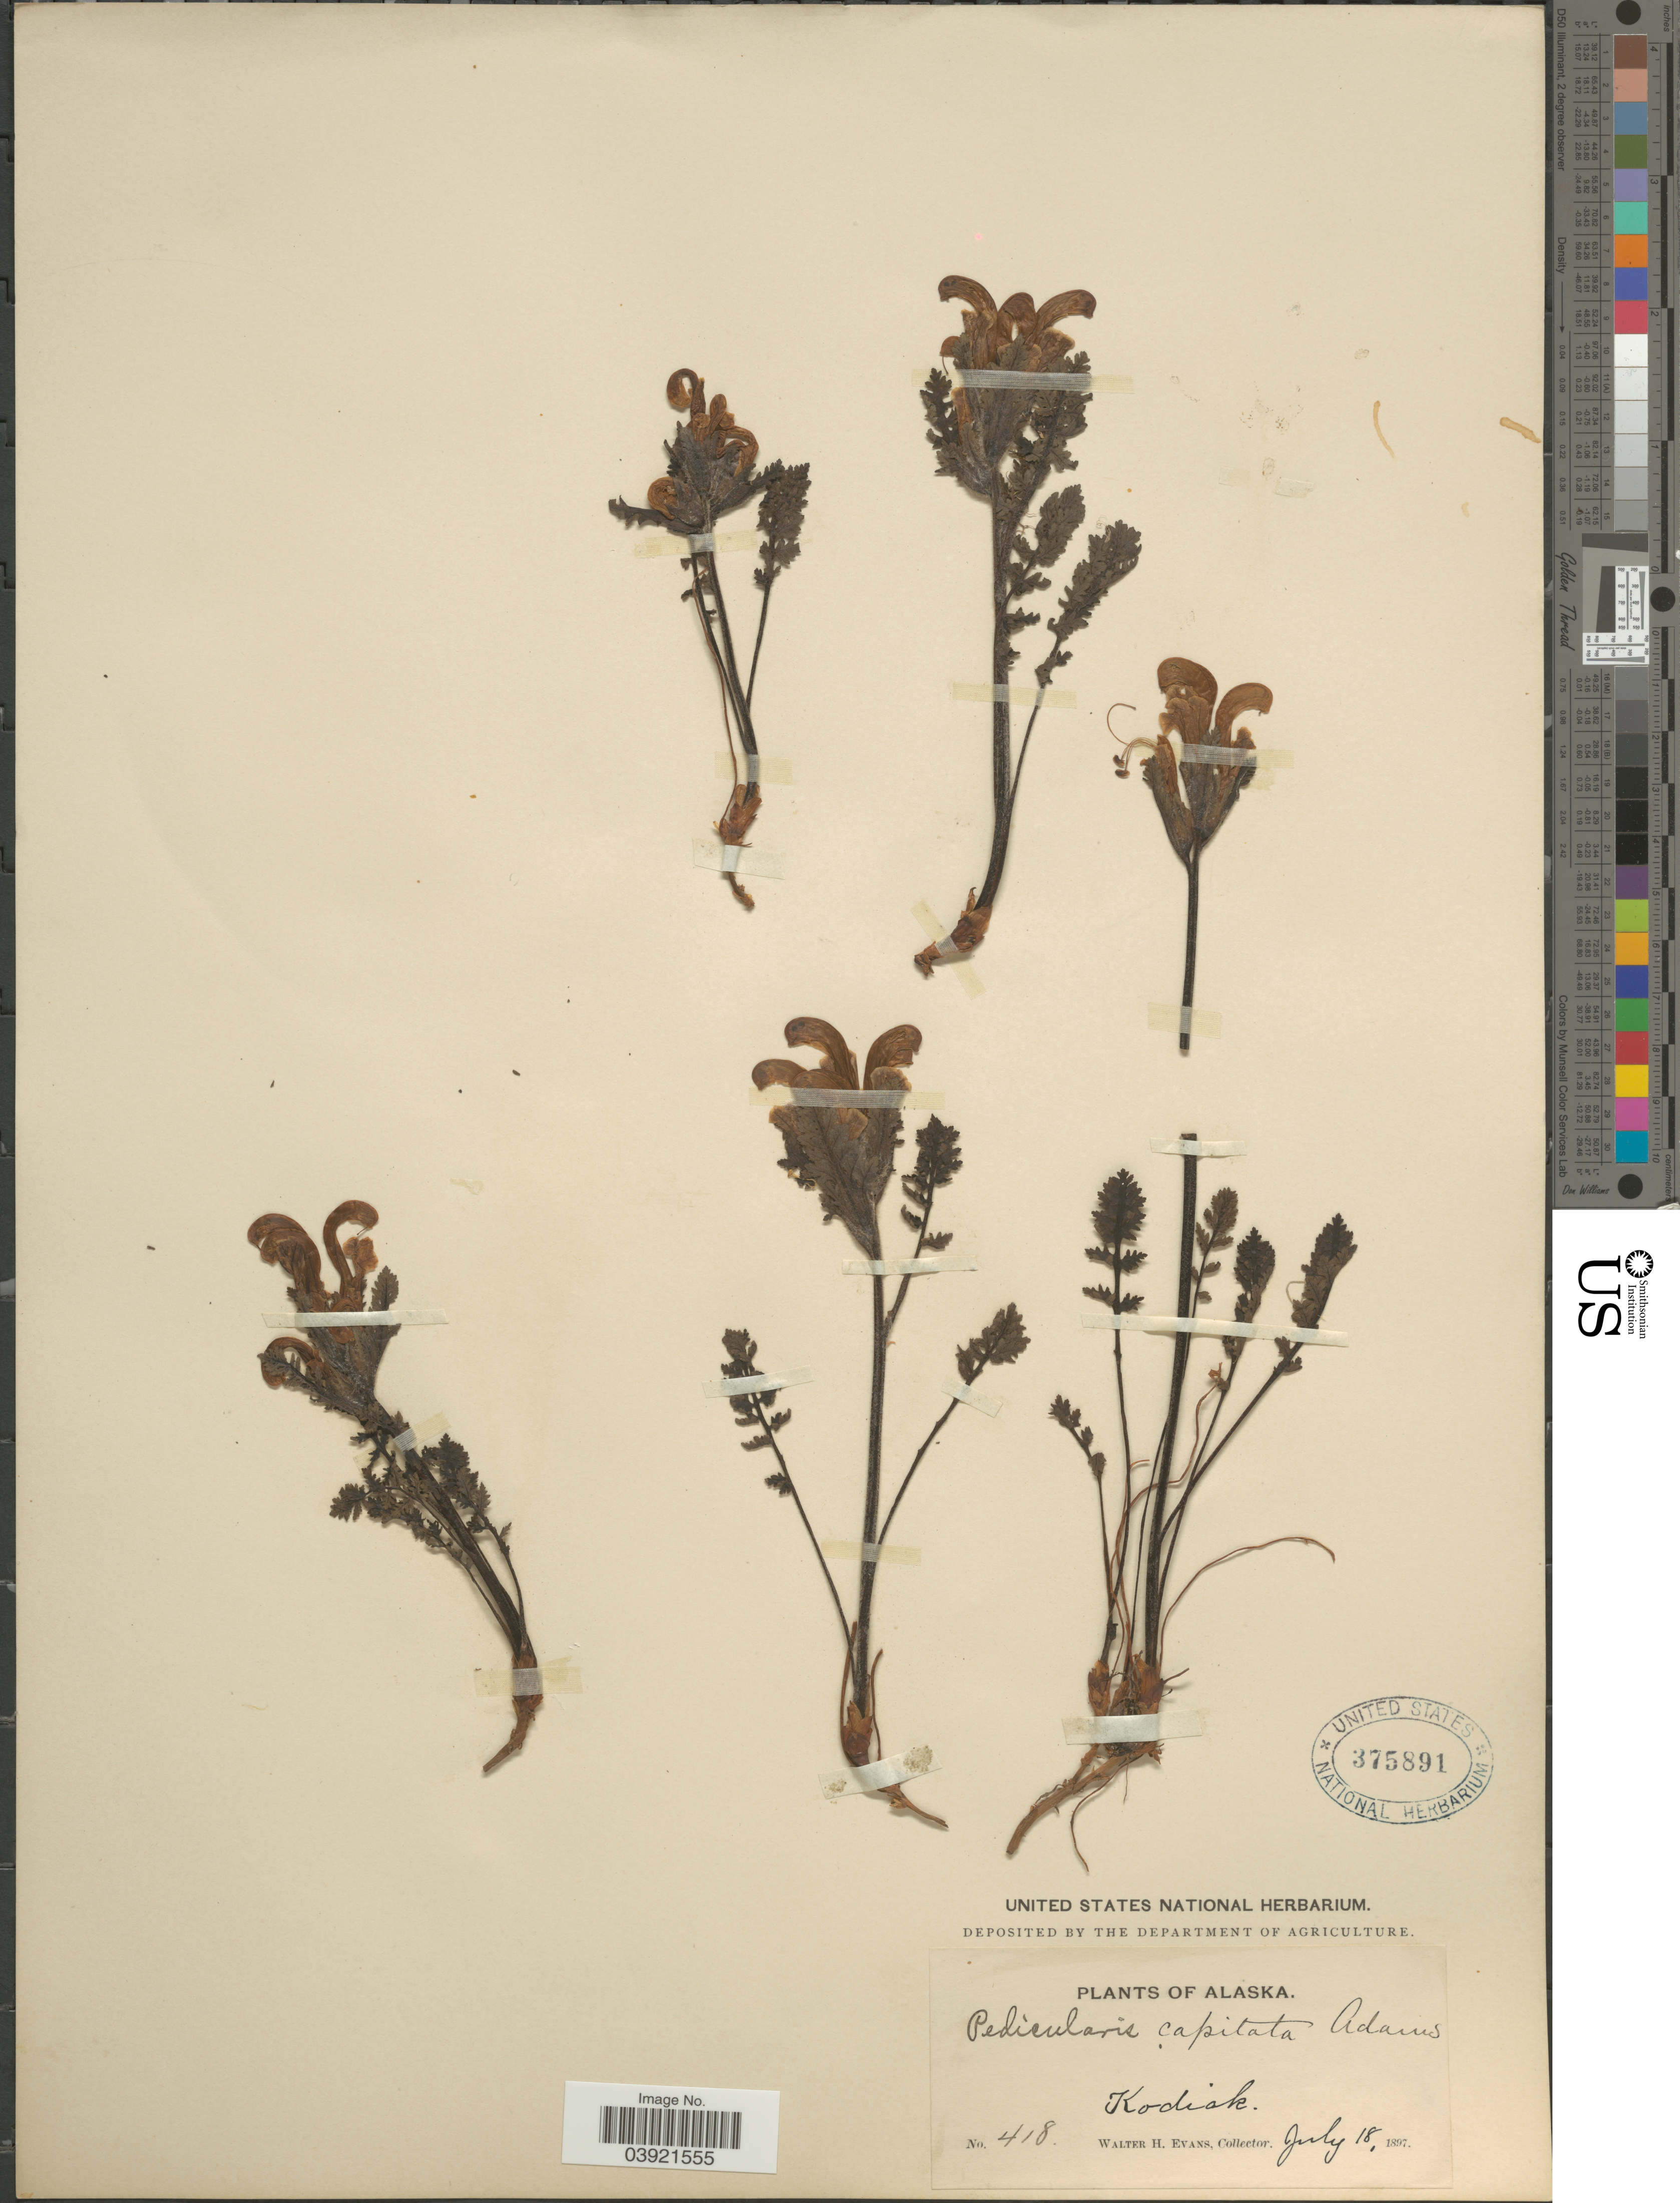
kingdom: Plantae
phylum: Tracheophyta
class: Magnoliopsida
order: Lamiales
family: Orobanchaceae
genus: Pedicularis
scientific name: Pedicularis capitata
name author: Adams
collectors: W. H. Evans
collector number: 418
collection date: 1897-07-18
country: United States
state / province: Alaska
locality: Kodiak.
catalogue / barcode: US 375891